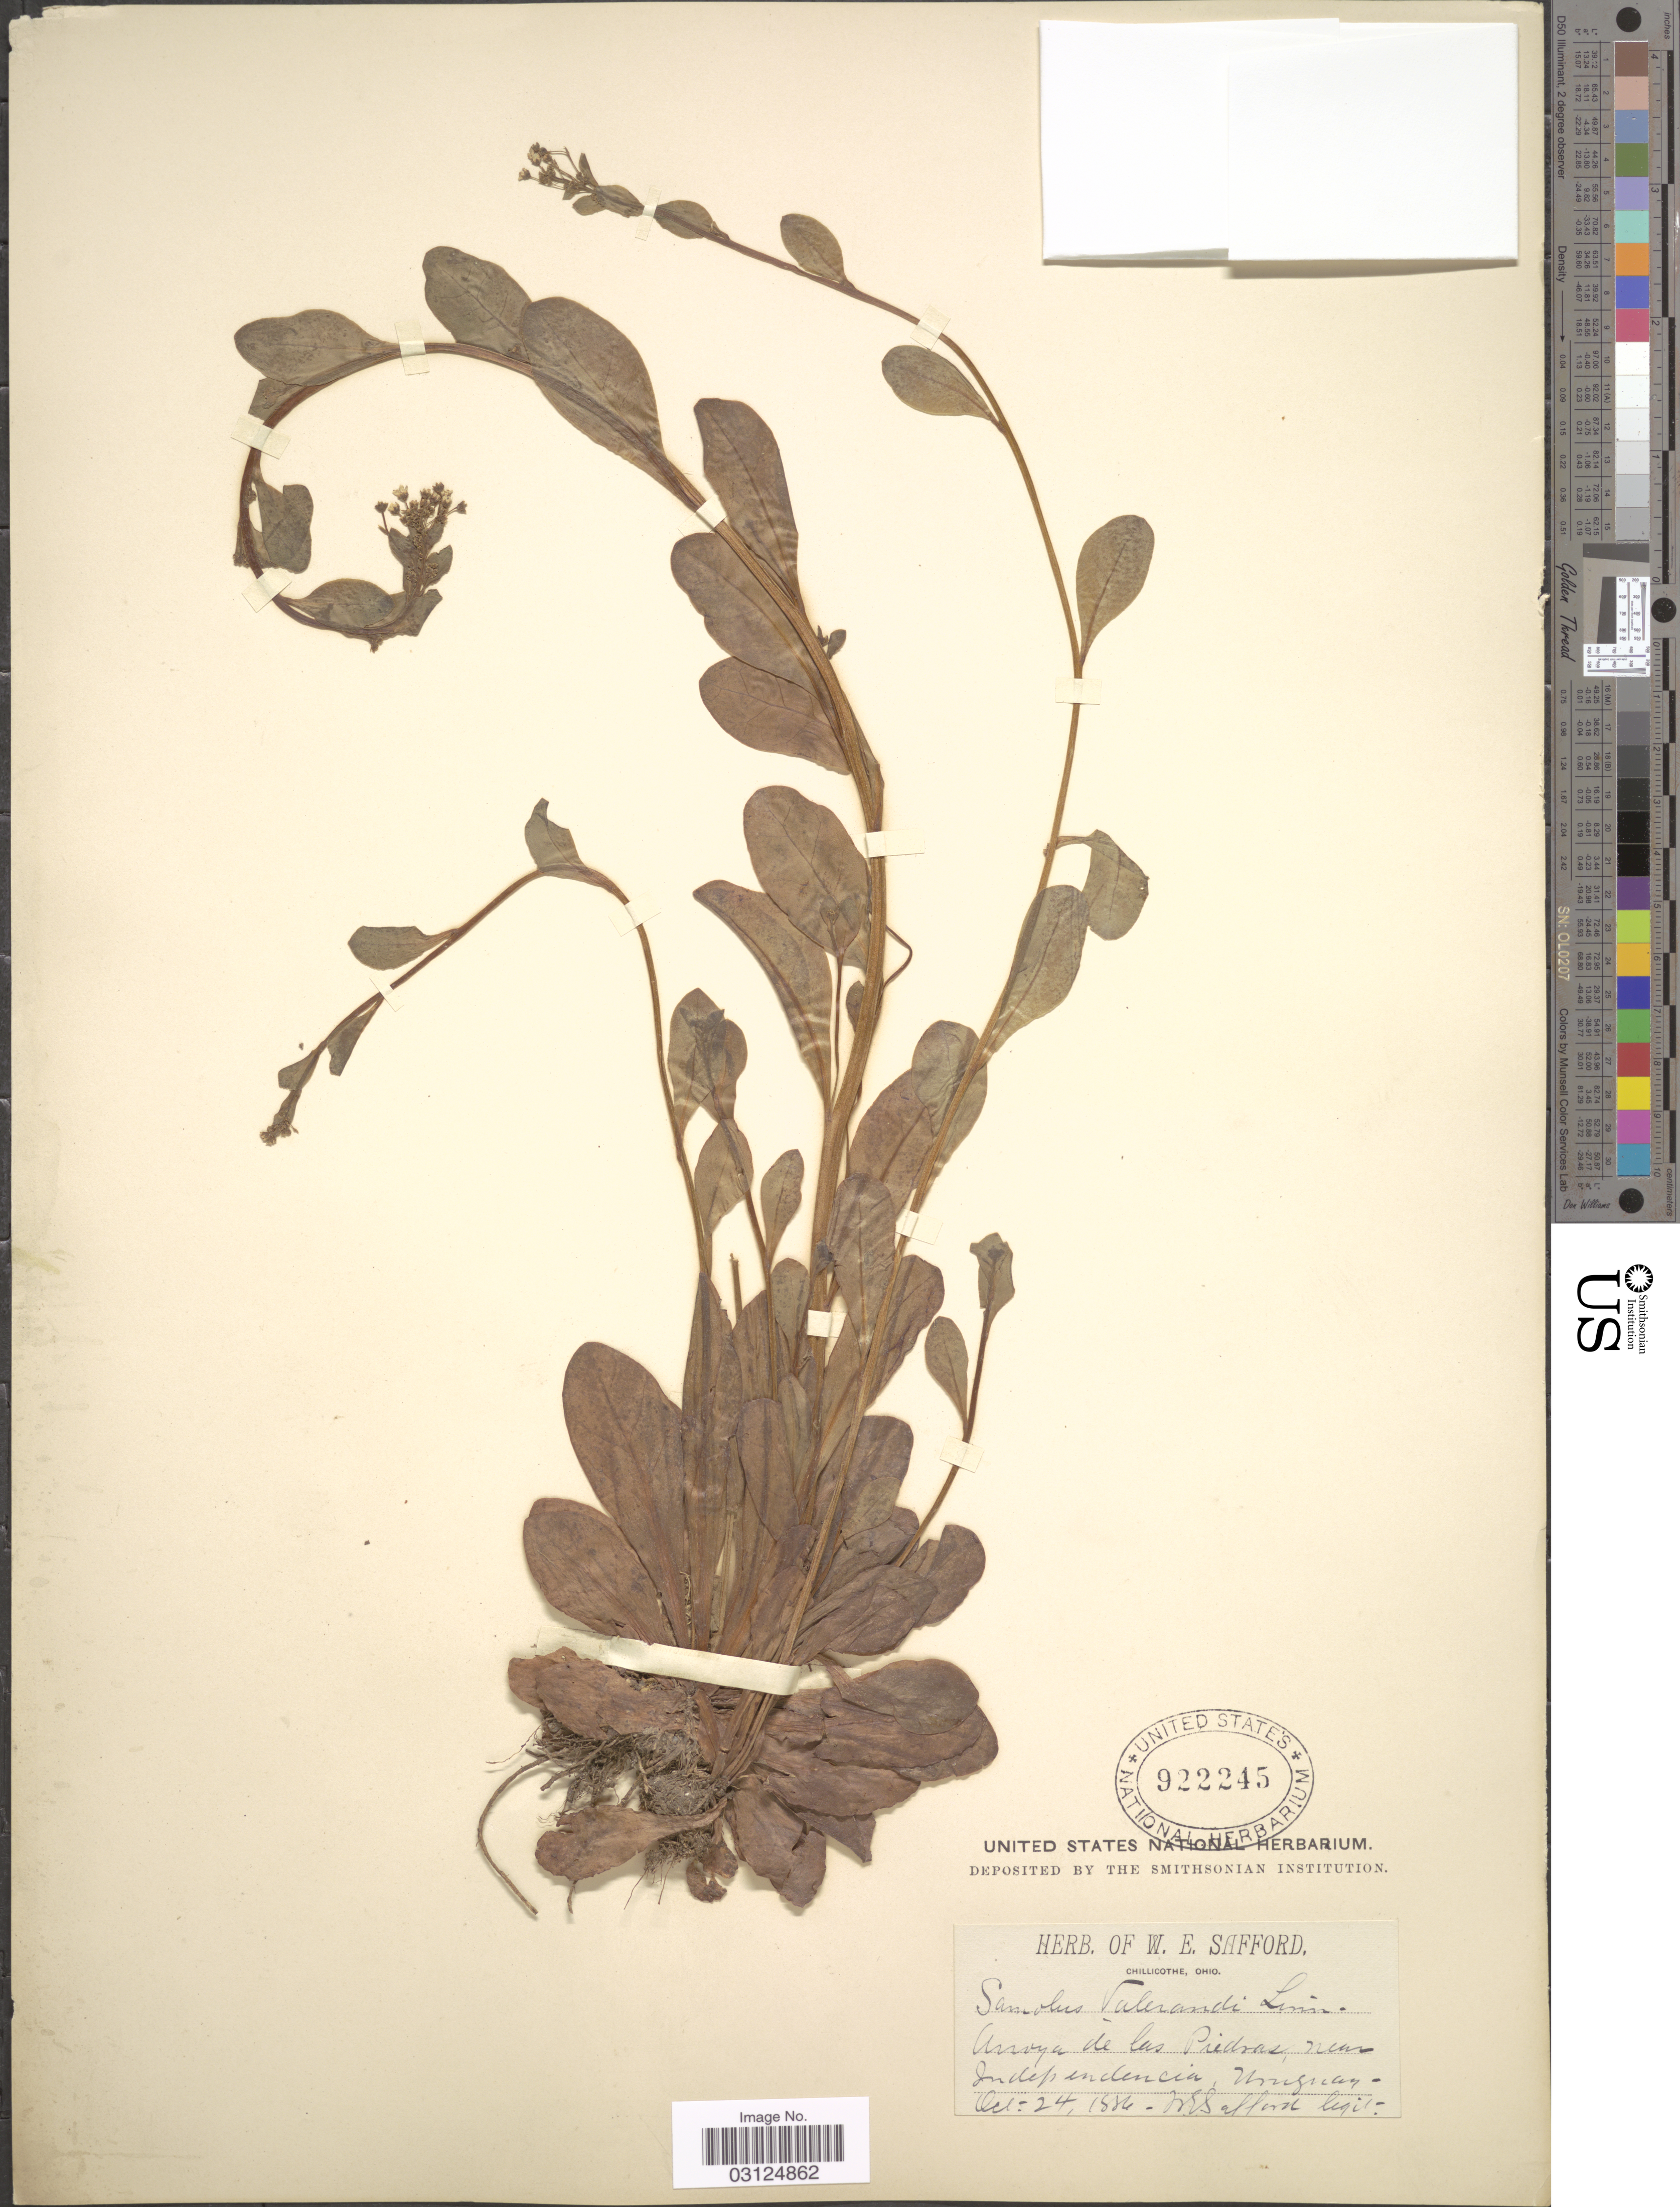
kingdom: Plantae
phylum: Tracheophyta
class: Magnoliopsida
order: Ericales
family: Primulaceae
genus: Samolus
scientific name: Samolus valerandi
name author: L.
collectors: W. E. Safford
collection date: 1886-10-24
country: Uruguay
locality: Arroyo de las Piedras, near Independencia.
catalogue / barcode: US 922245